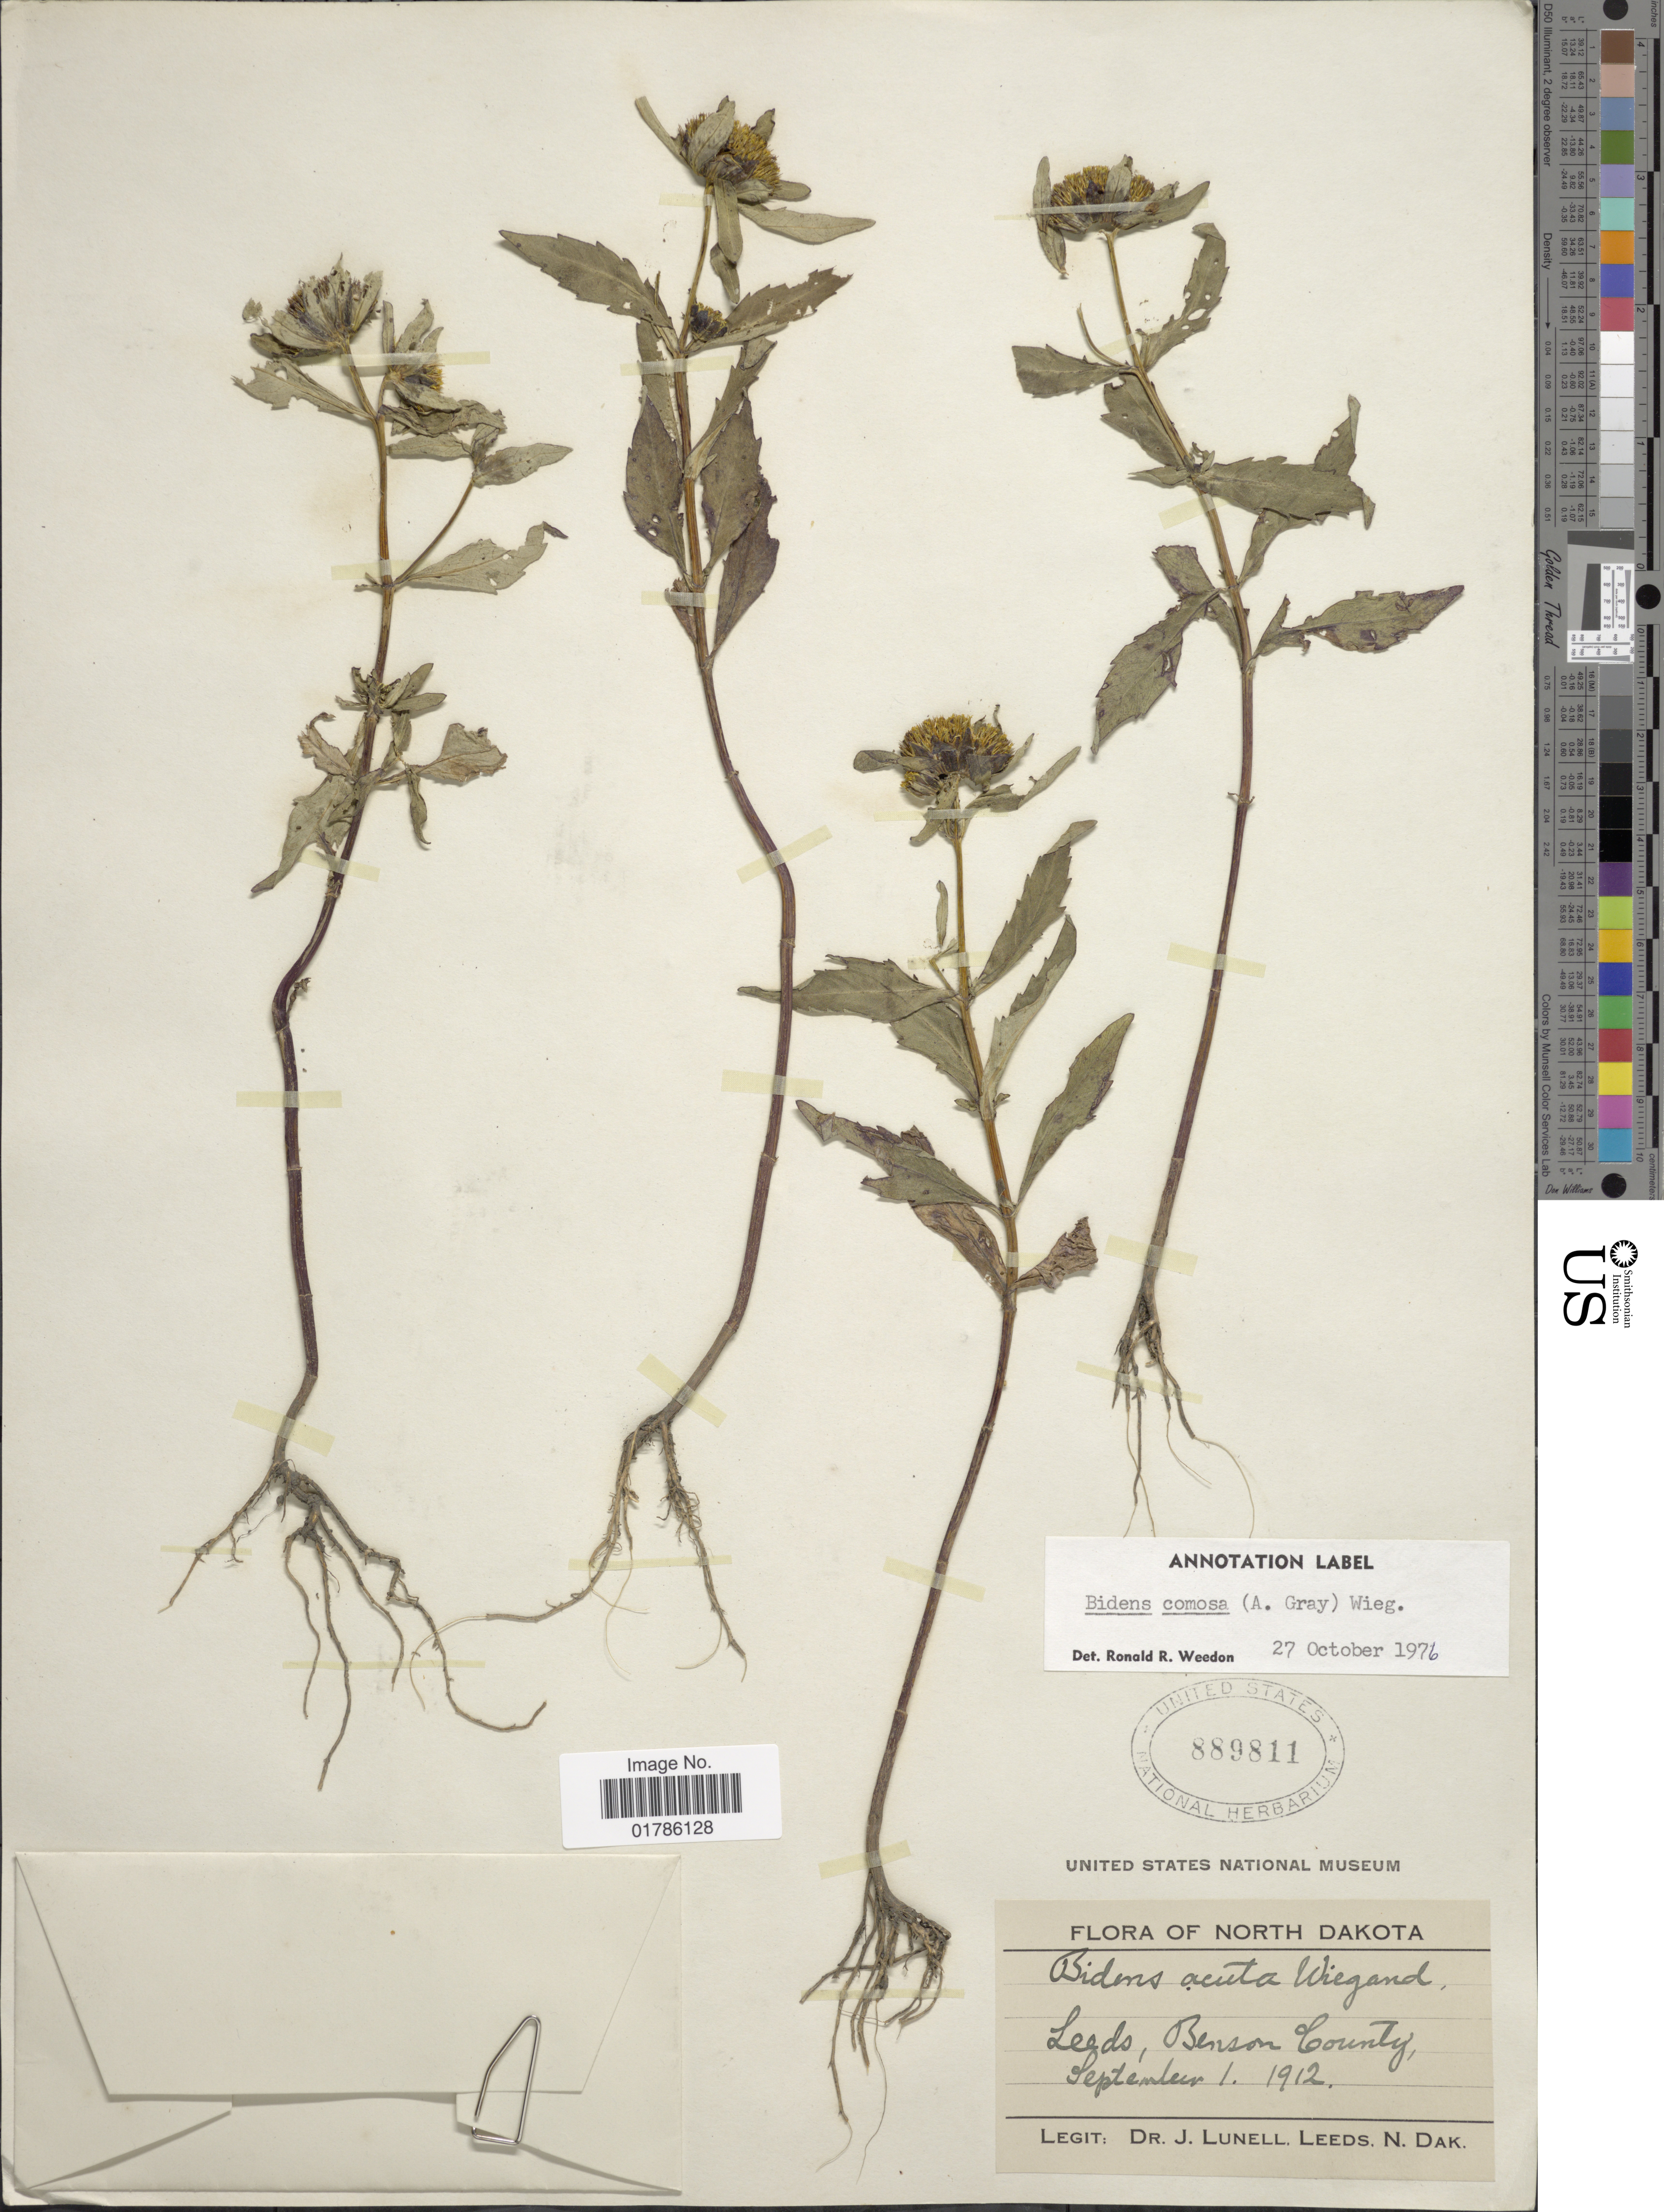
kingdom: Plantae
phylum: Tracheophyta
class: Magnoliopsida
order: Asterales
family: Asteraceae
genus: Bidens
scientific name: Bidens comosa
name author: (A. Gray) Wiegand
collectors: J. Lunell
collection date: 1912-09-01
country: United States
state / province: North Dakota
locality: Leeds, Benson County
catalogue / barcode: US 889811